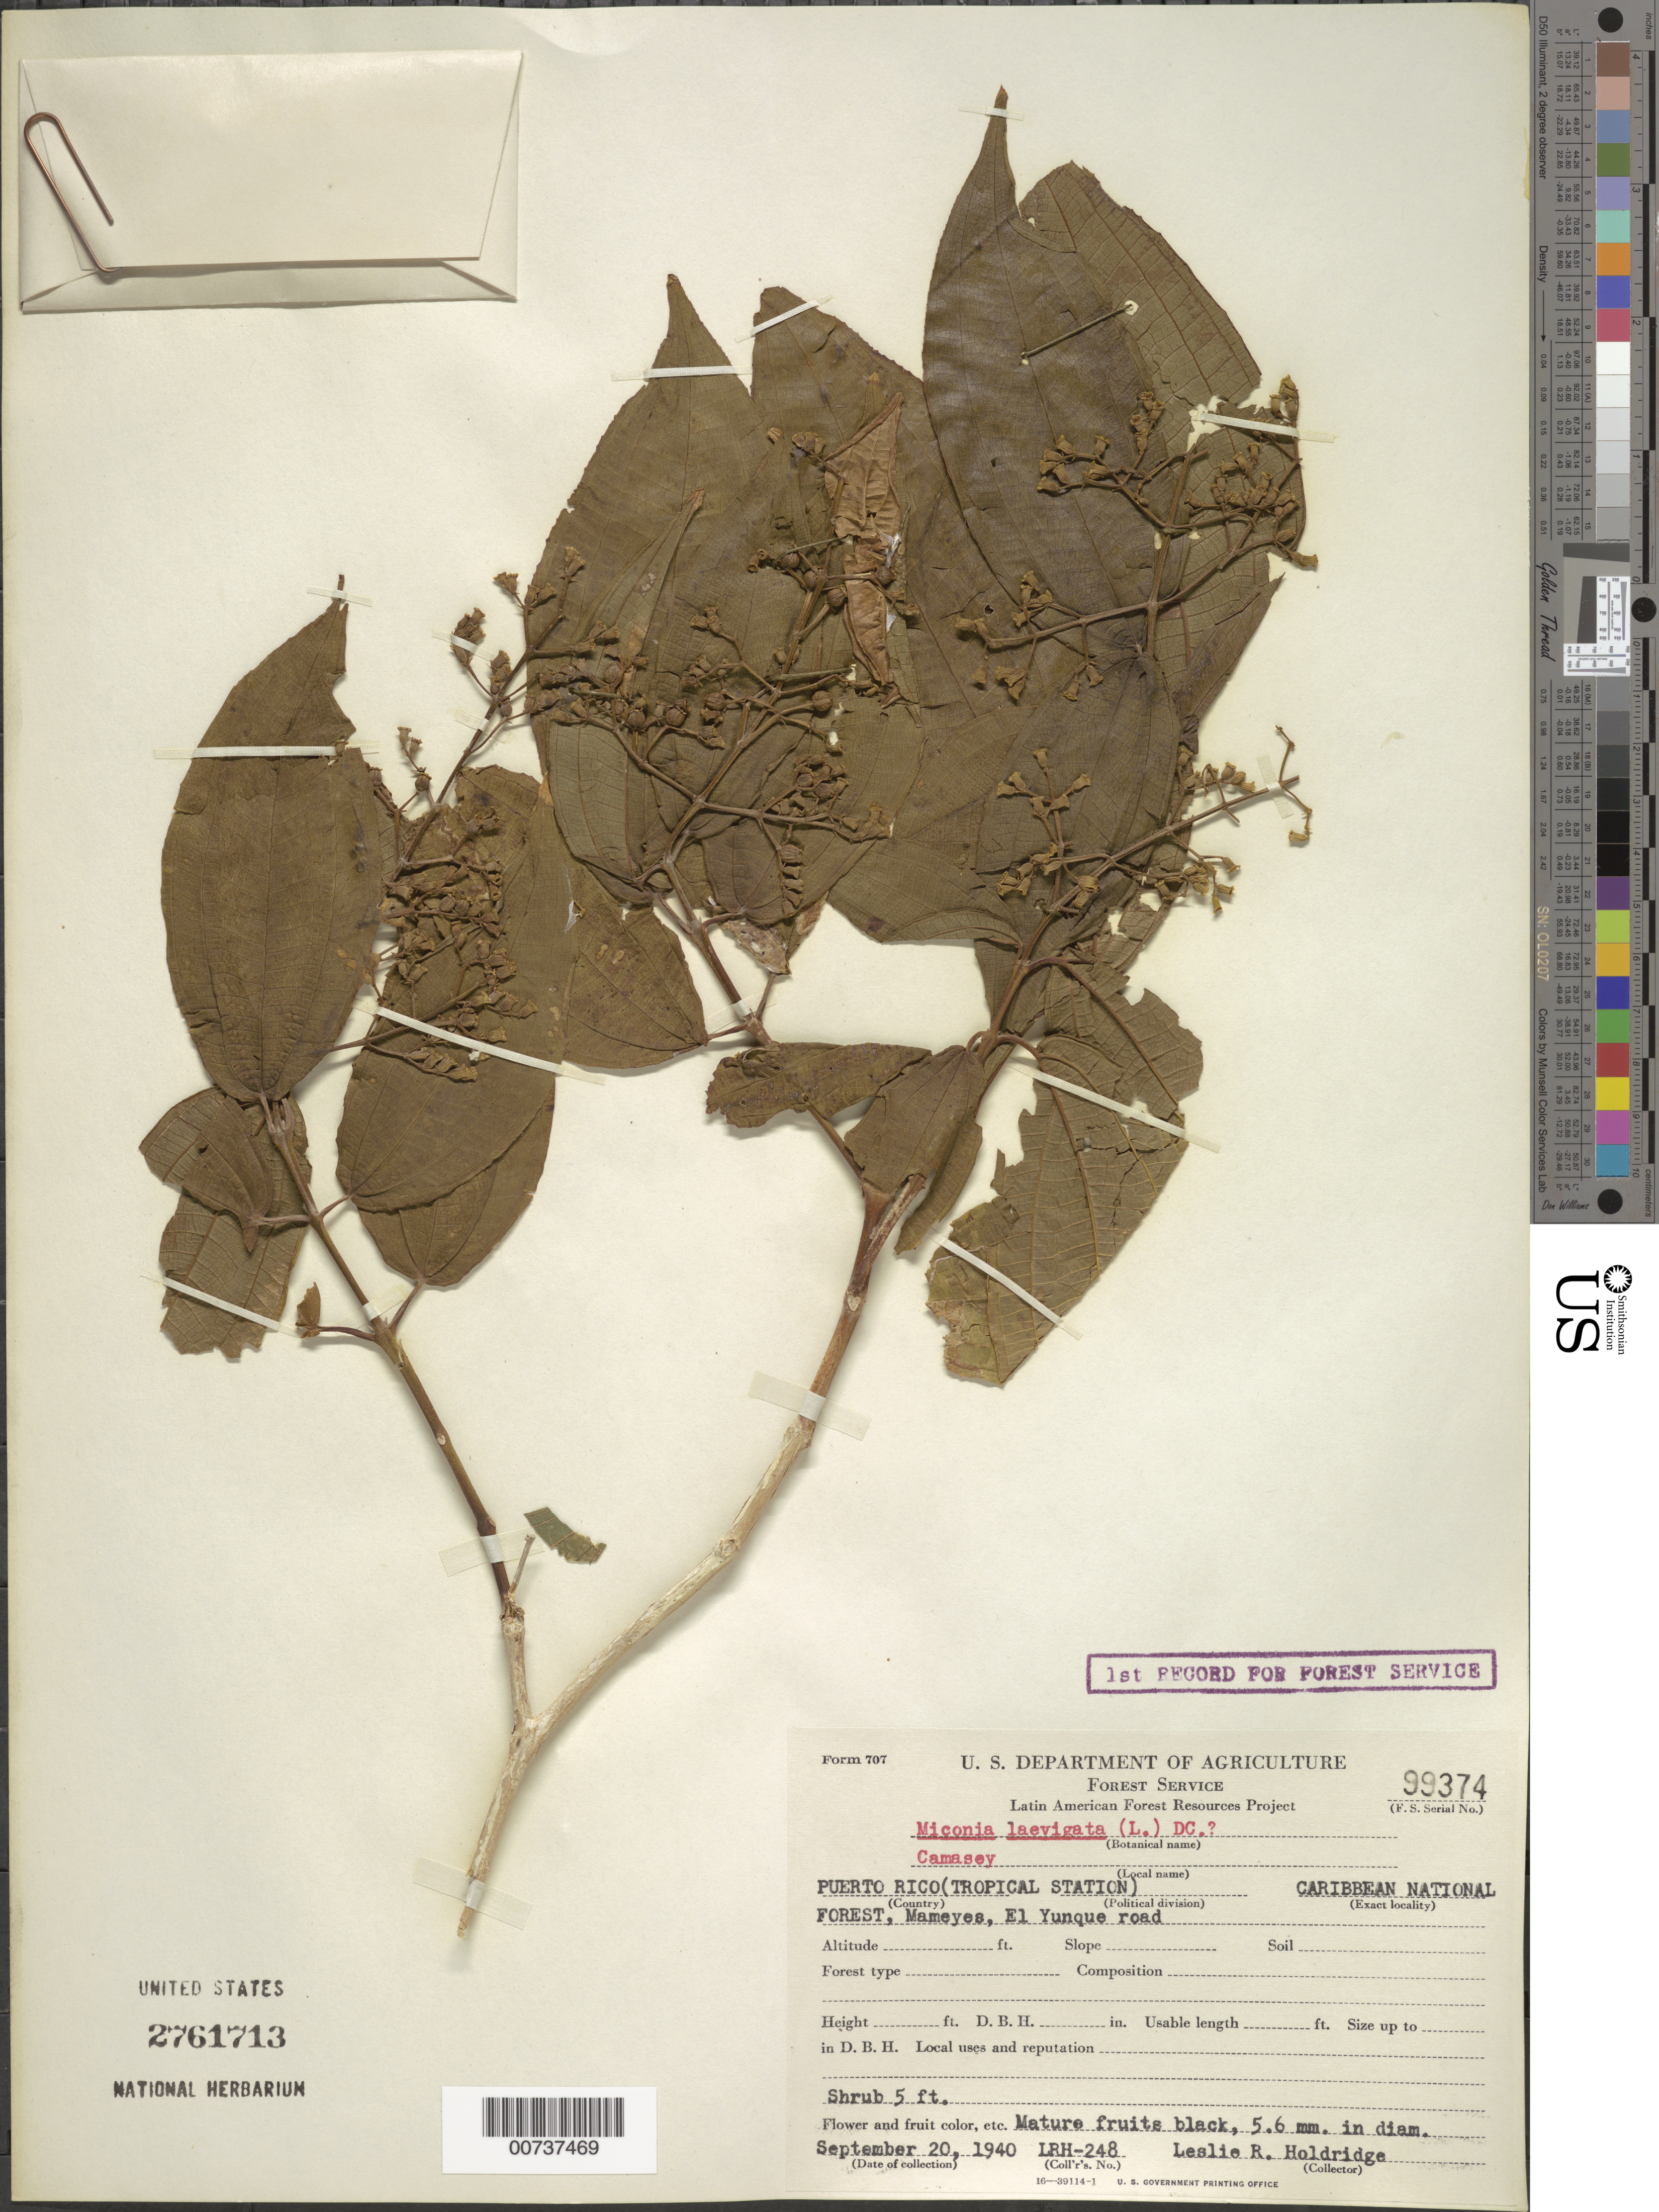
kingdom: Plantae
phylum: Tracheophyta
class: Magnoliopsida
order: Myrtales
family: Melastomataceae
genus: Miconia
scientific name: Miconia laevigata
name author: (L.) D. Don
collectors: L. Holdridge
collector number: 248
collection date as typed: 20 Sep 1940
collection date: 1940-09-20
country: Puerto Rico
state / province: Río Grande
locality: Caribbean National Forest, Mameyes, El Yunque road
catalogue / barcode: US 2761713